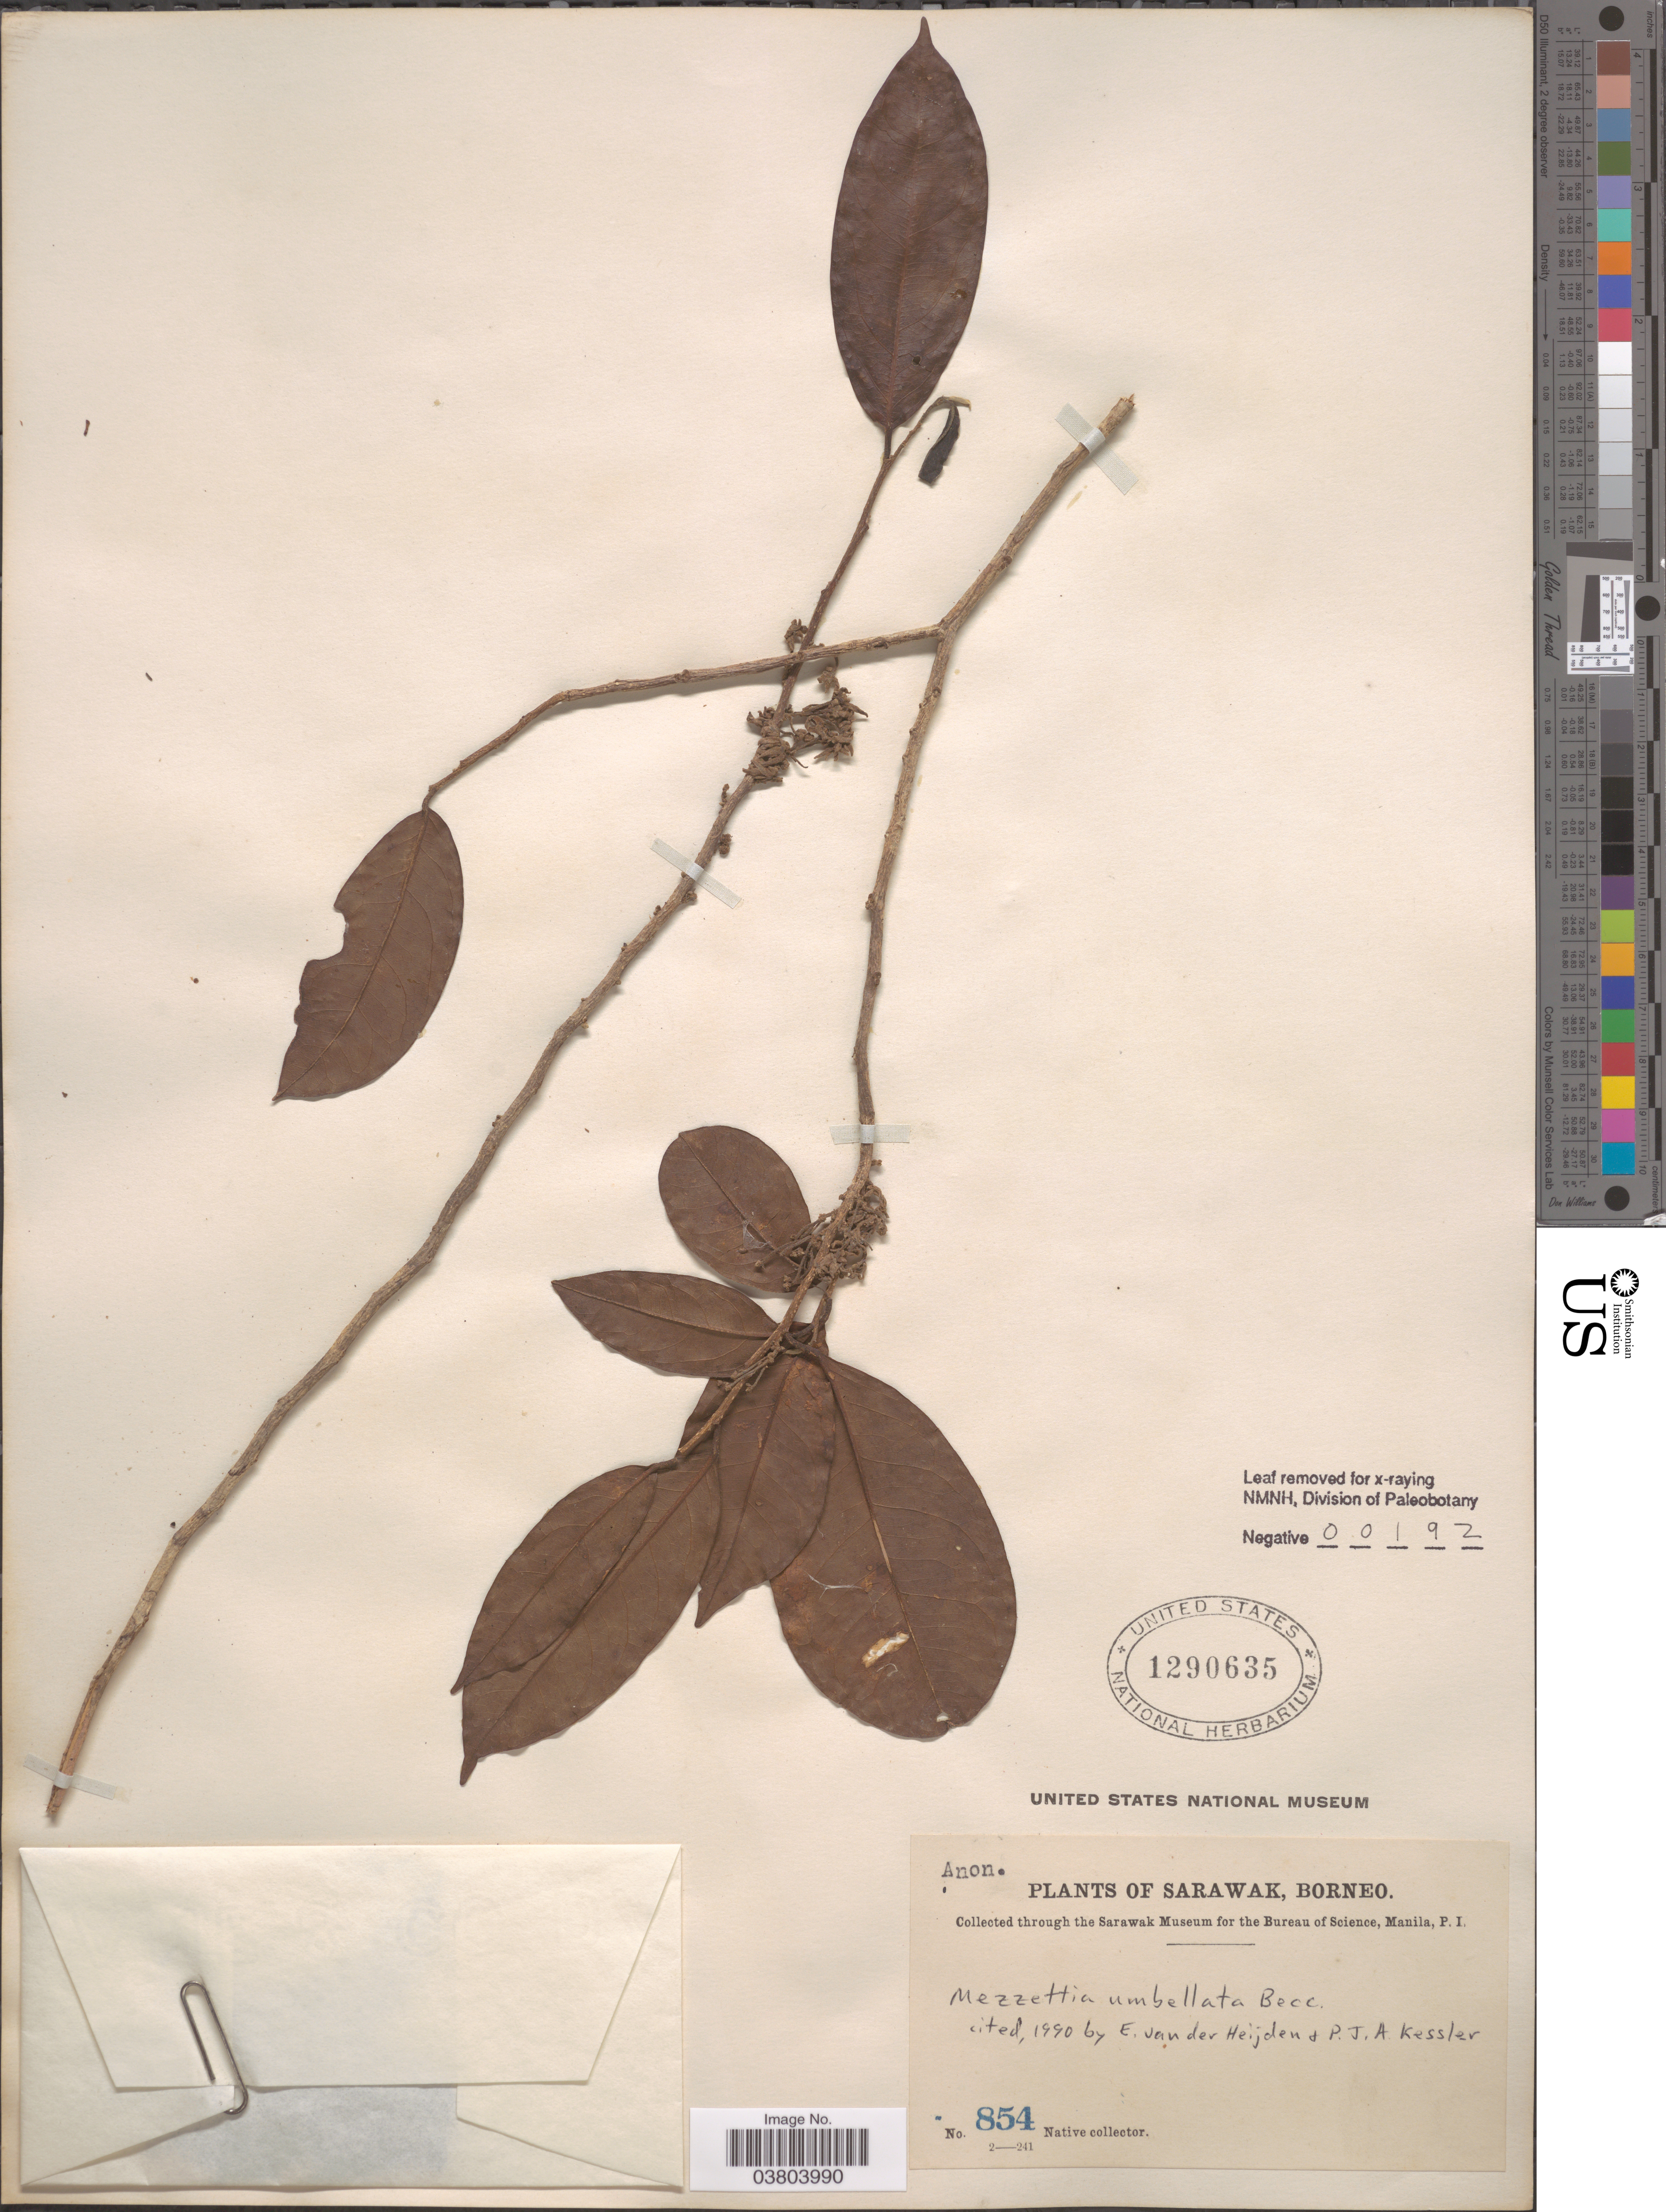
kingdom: Plantae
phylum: Tracheophyta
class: Magnoliopsida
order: Magnoliales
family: Annonaceae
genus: Mezzettia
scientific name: Mezzettia umbellata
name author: Becc.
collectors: Native collector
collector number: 854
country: Malaysia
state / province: Sarawak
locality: Borneo.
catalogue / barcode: US 1290635